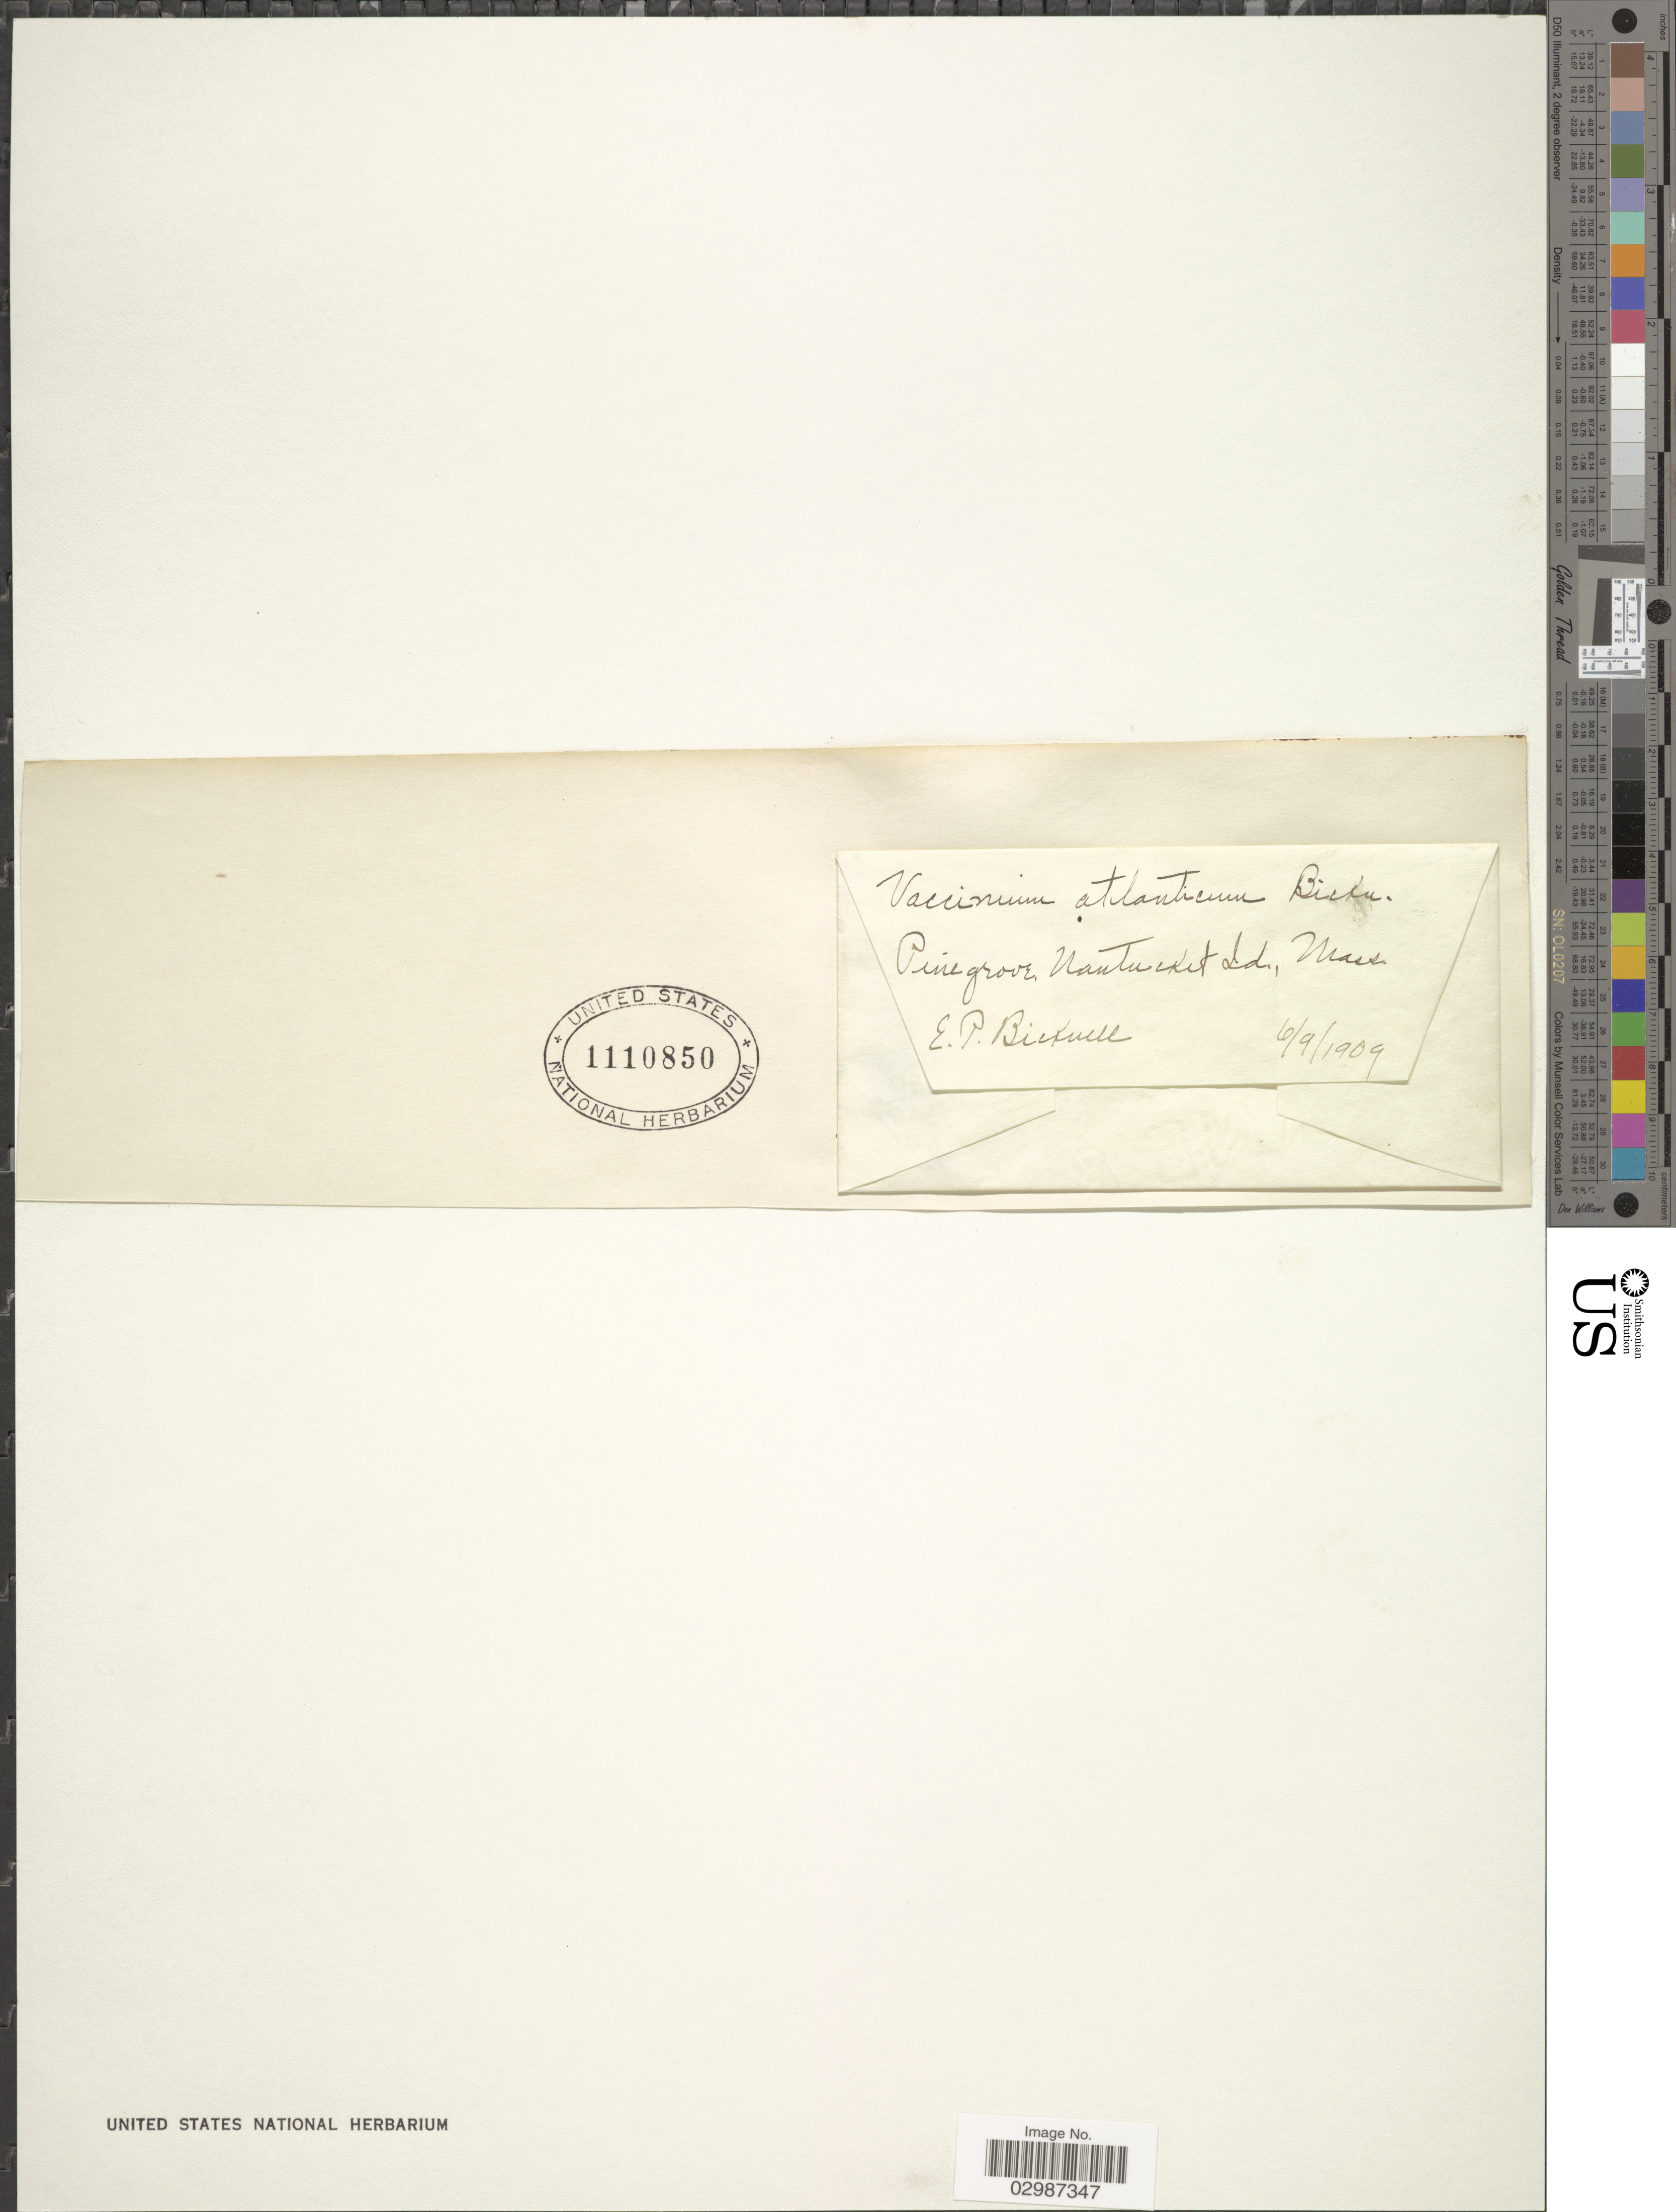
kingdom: Plantae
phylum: Tracheophyta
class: Magnoliopsida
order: Ericales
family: Ericaceae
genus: Vaccinium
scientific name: Vaccinium atlanticum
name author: E.P. Bicknell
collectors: E. P. Bicknell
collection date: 1909-06-09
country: United States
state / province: Massachusetts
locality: Pine grove, NanTucket Id.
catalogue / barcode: US 1110850